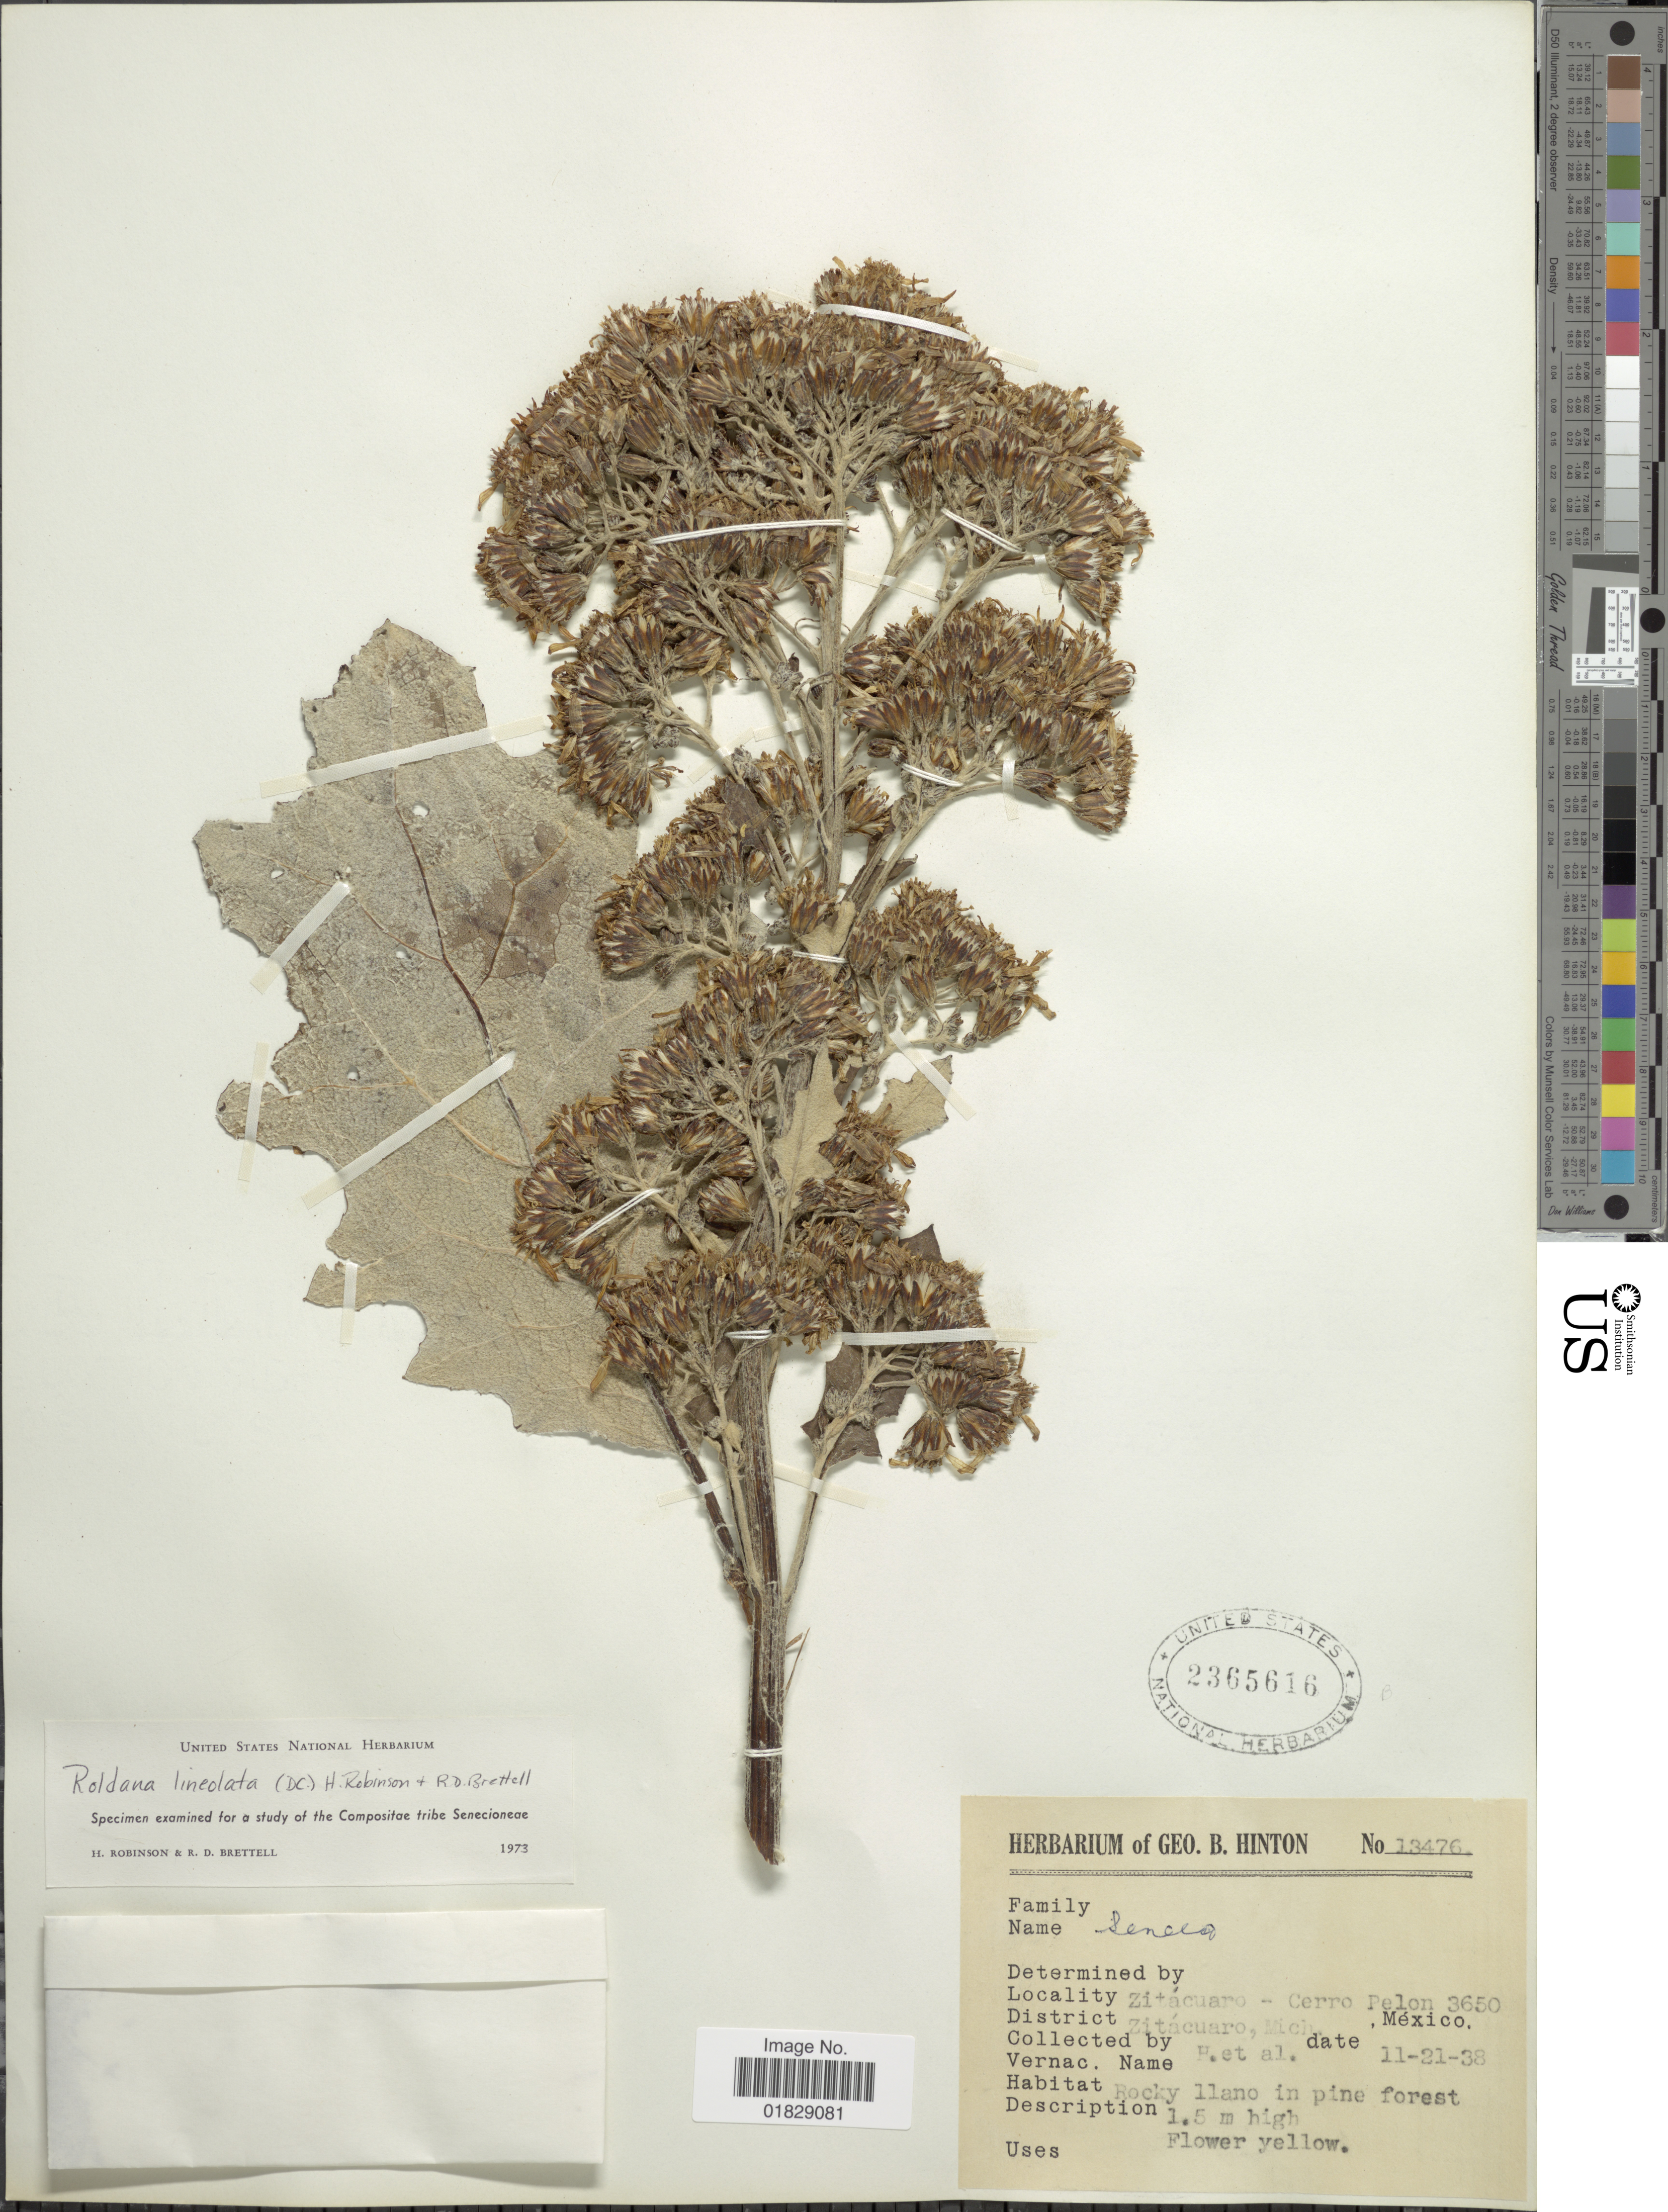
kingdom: Plantae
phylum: Tracheophyta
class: Magnoliopsida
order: Asterales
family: Asteraceae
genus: Roldana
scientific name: Roldana sinuata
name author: B.L. Turner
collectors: G. B. Hinton & et al.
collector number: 13476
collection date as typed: Transcribed d/m/y: 21/11/38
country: Mexico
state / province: Michoacán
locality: Zitácuaro-Cerro Pelon. District Zitácuaro, Mich., México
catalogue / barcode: US 2365616